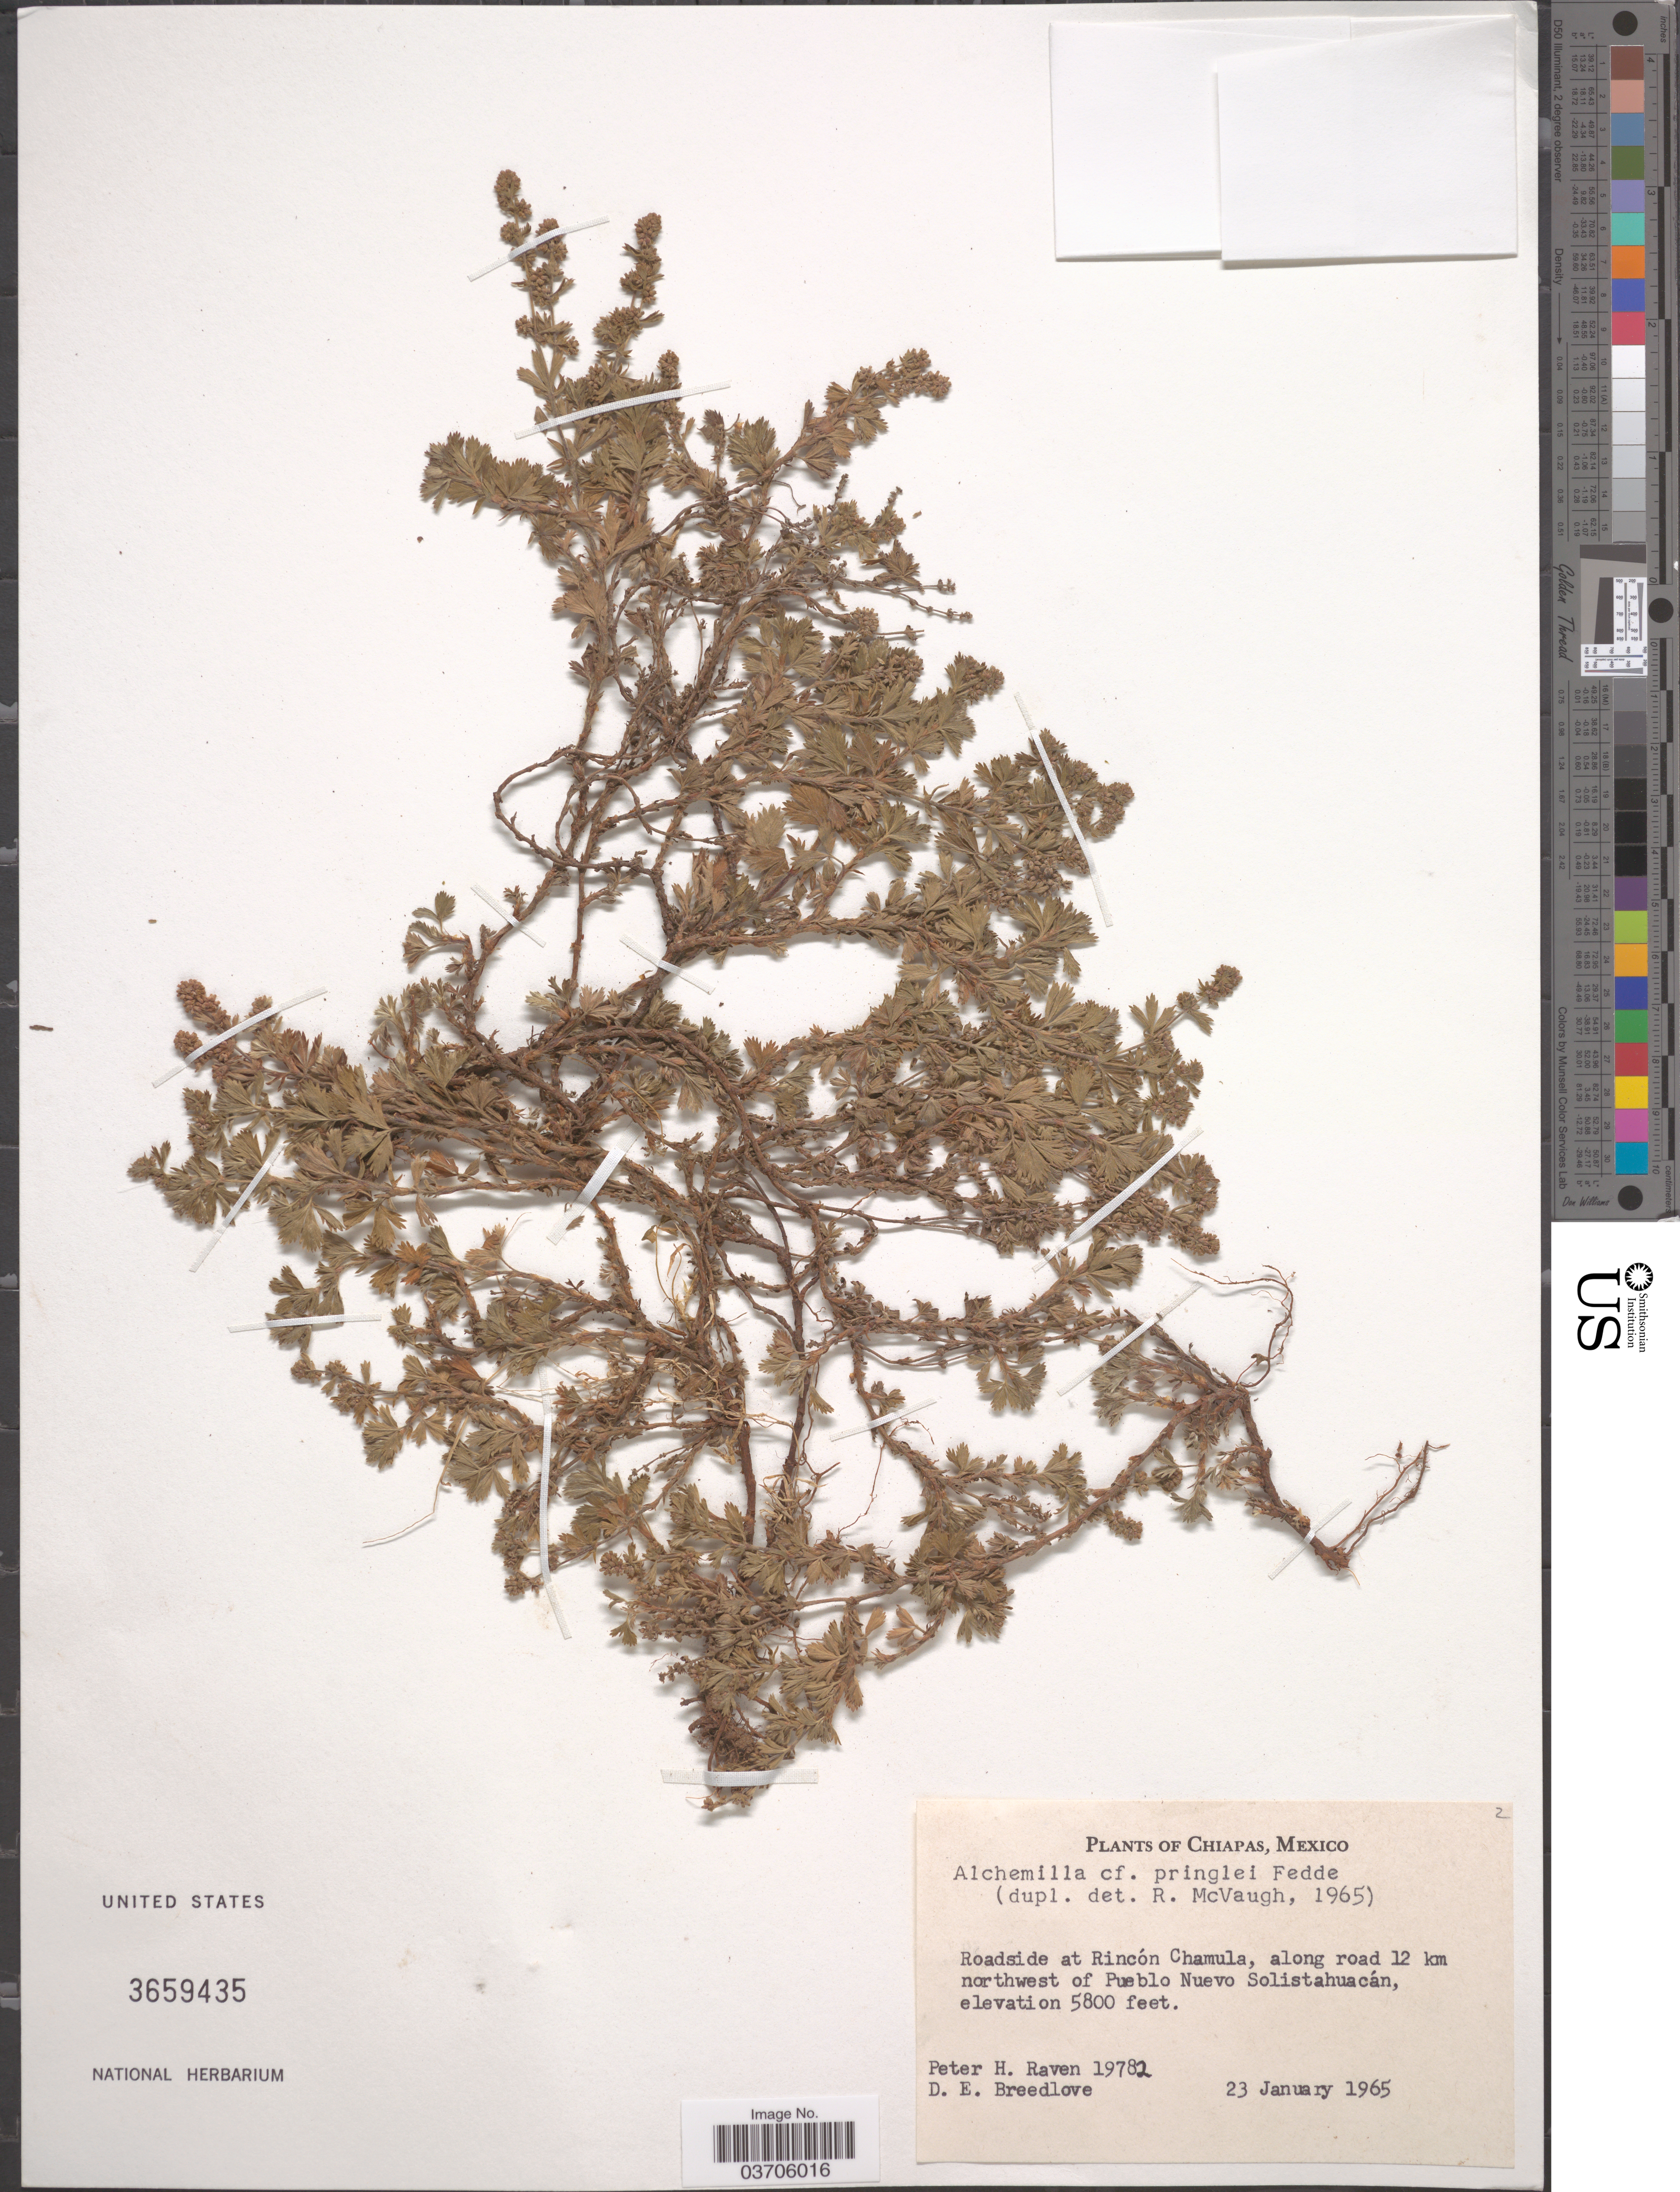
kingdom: Plantae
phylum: Tracheophyta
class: Magnoliopsida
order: Rosales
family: Rosaceae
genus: Lachemilla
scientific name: Lachemilla sibbaldiifolia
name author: (Kunth) Rydb.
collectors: P. Raven & D. E. Breedlove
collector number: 19782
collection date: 1965-01-23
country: Mexico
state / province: Chiapas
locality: Roadside at Rincón Chamula, along road 12 km northwest of Pueblo Nuevo Solistahuacán.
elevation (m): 1768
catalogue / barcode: US 3659435